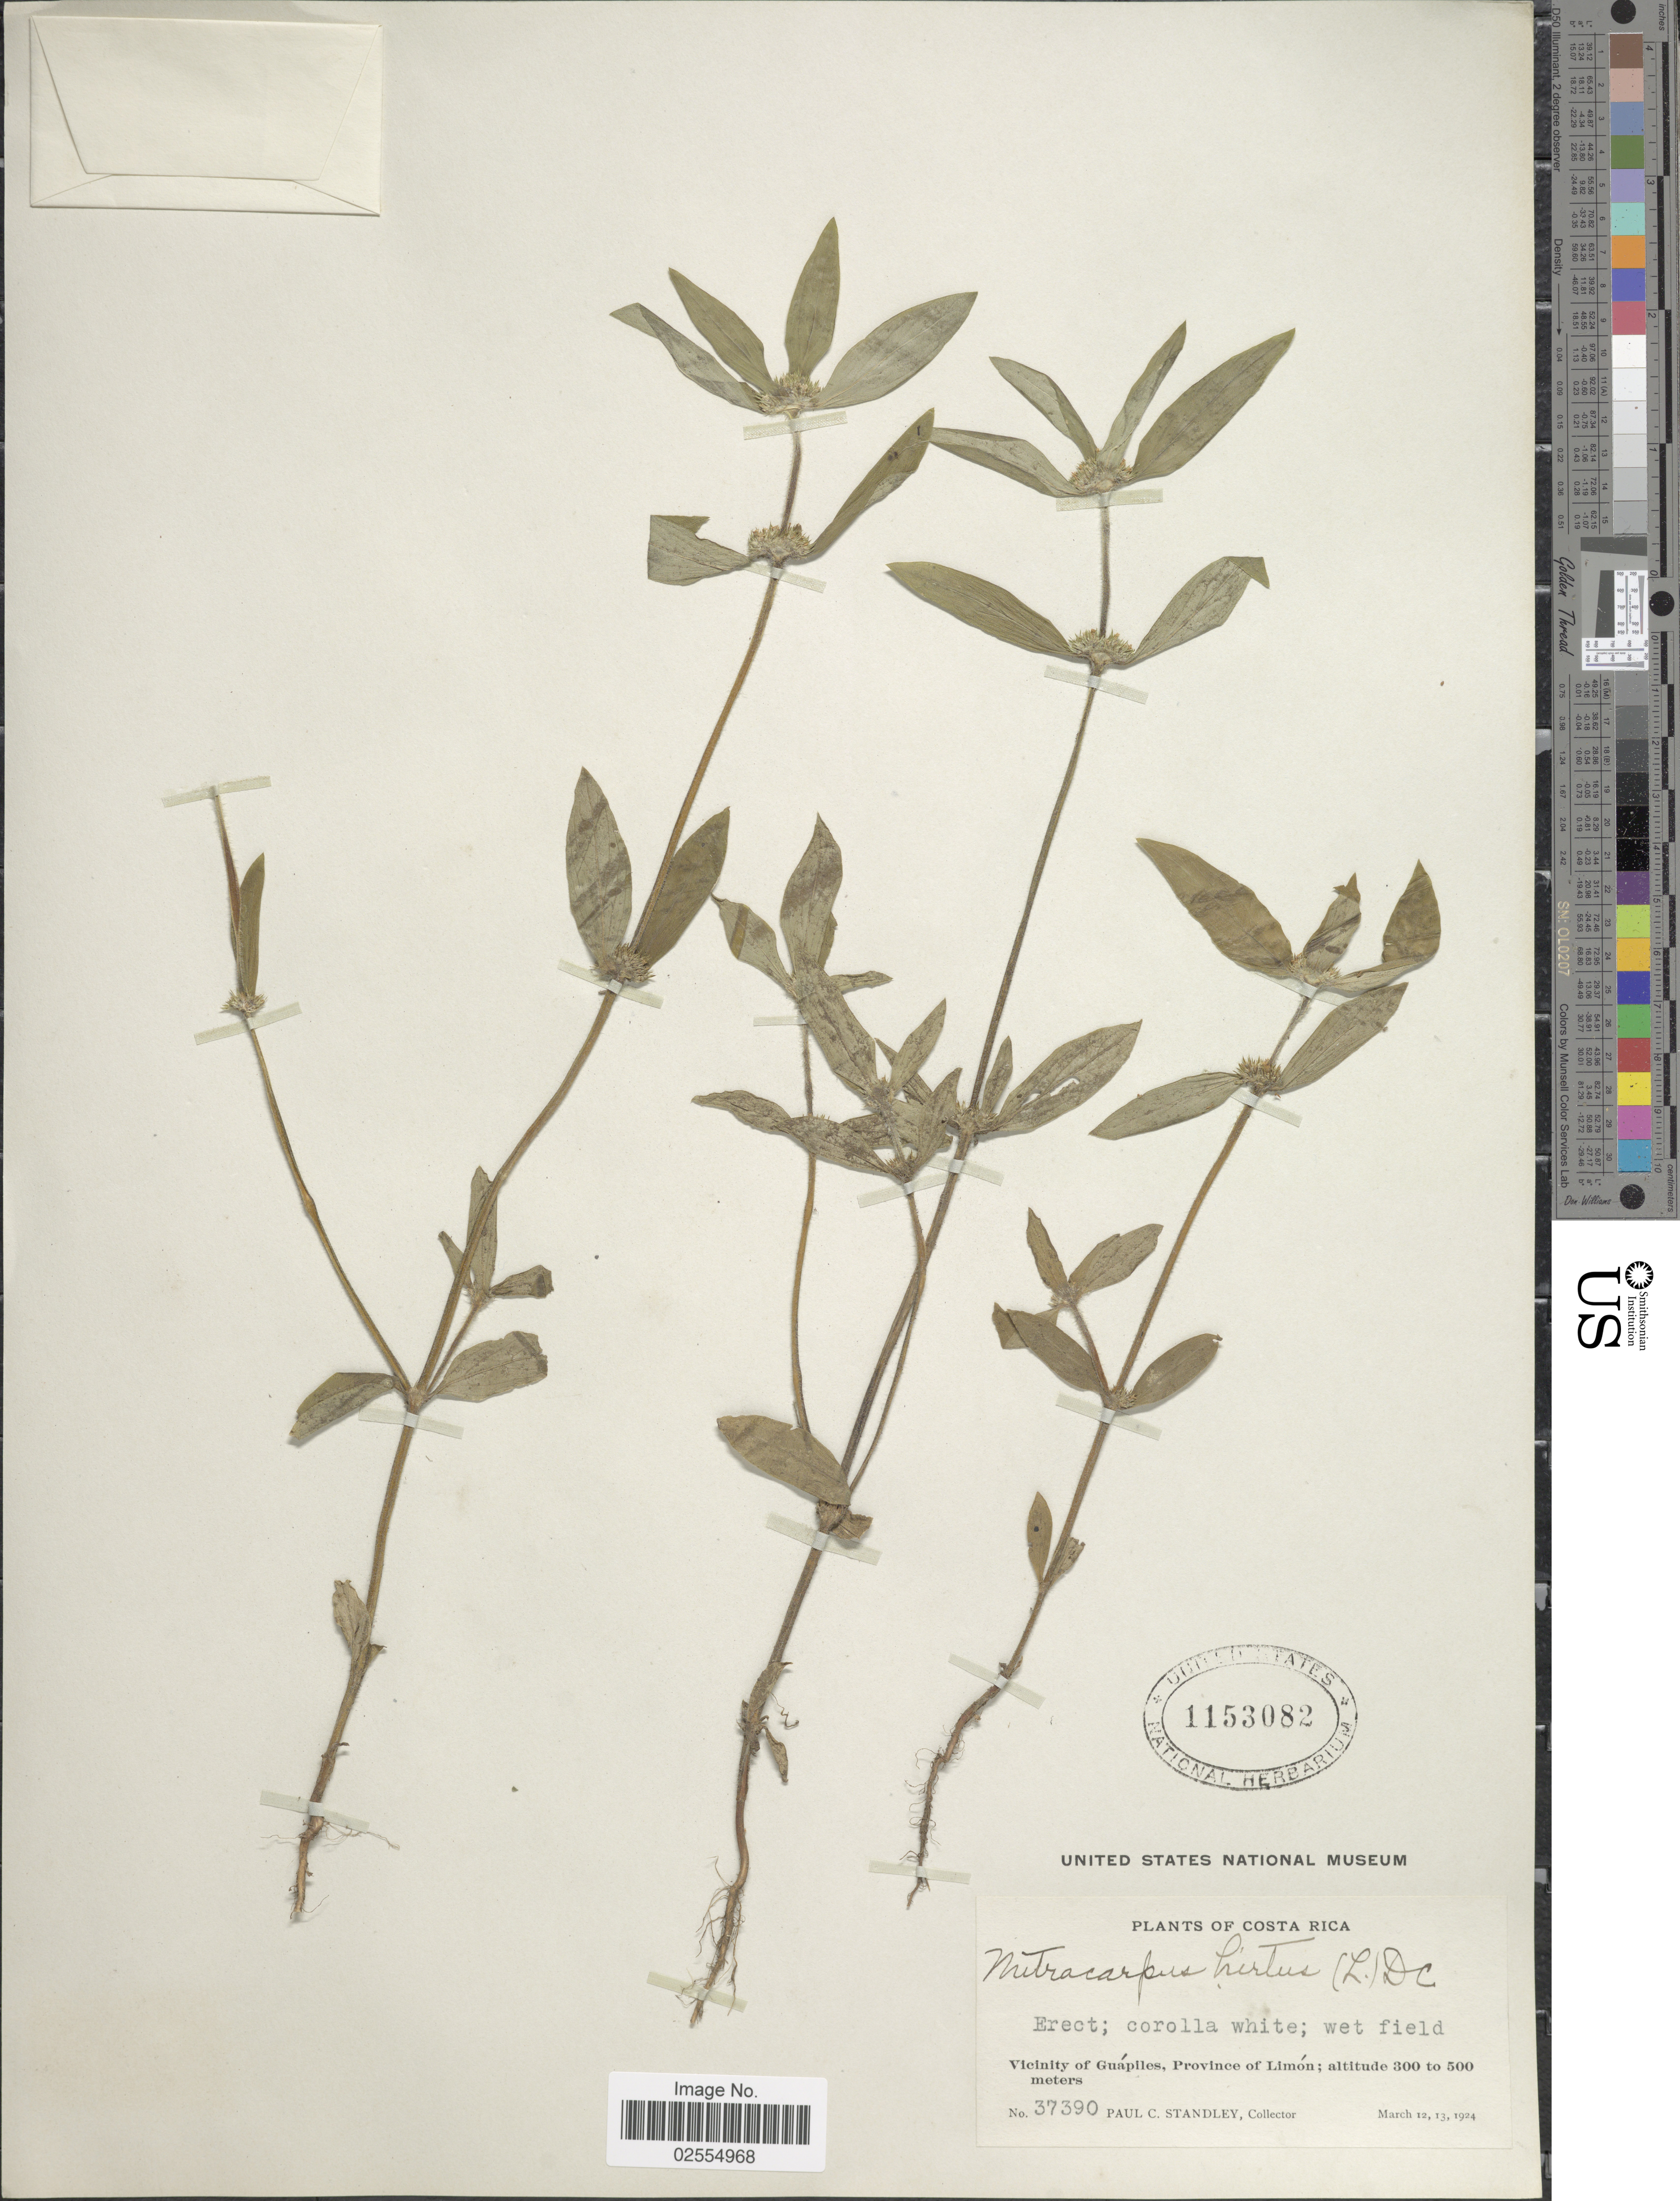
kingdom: Plantae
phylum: Tracheophyta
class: Magnoliopsida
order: Gentianales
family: Rubiaceae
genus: Mitracarpus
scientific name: Mitracarpus hirtus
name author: (L.) DC.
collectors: P. C. Standley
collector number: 37390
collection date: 1924-03-12/1924-03-13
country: Costa Rica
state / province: Limón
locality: Vicinity of Guápiles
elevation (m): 300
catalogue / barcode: US 1153082